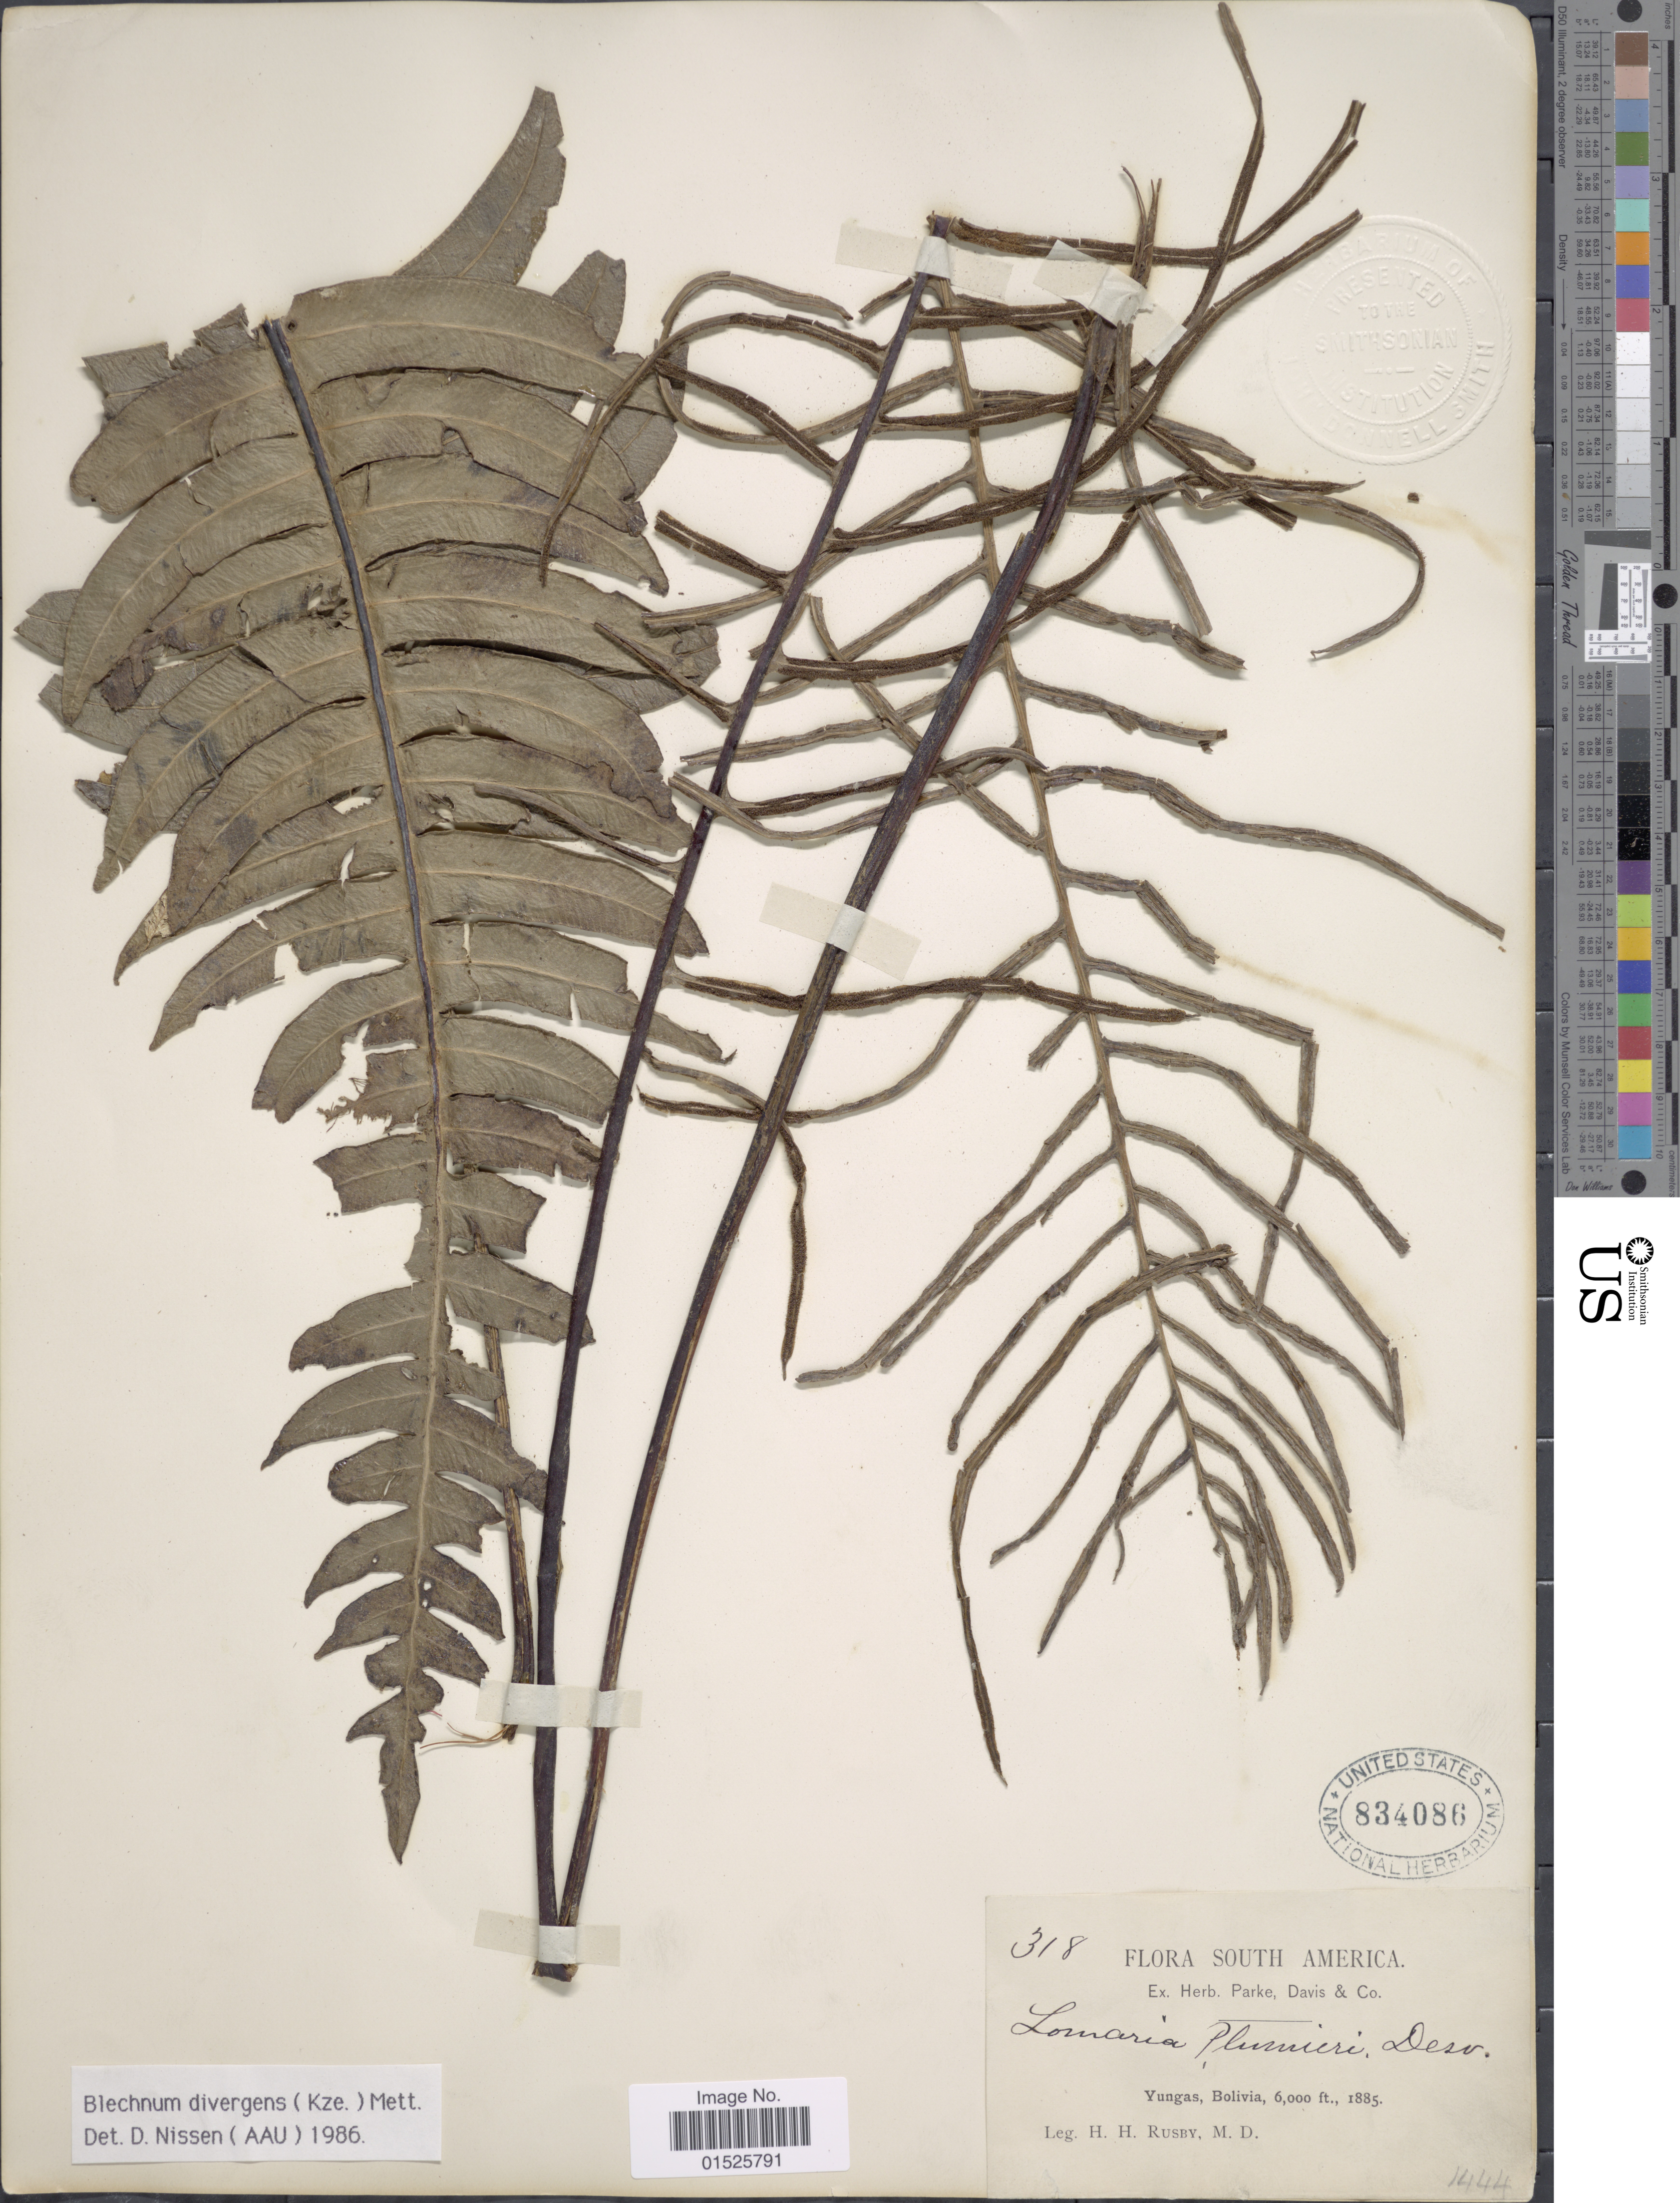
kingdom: Plantae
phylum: Tracheophyta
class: Polypodiopsida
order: Polypodiales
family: Blechnaceae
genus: Blechnum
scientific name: Blechnum divergens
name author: (Kunze) Mett.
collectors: H. H. Rusby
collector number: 318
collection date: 1885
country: Bolivia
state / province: La Paz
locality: Yungas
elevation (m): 1829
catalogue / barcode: US 834086